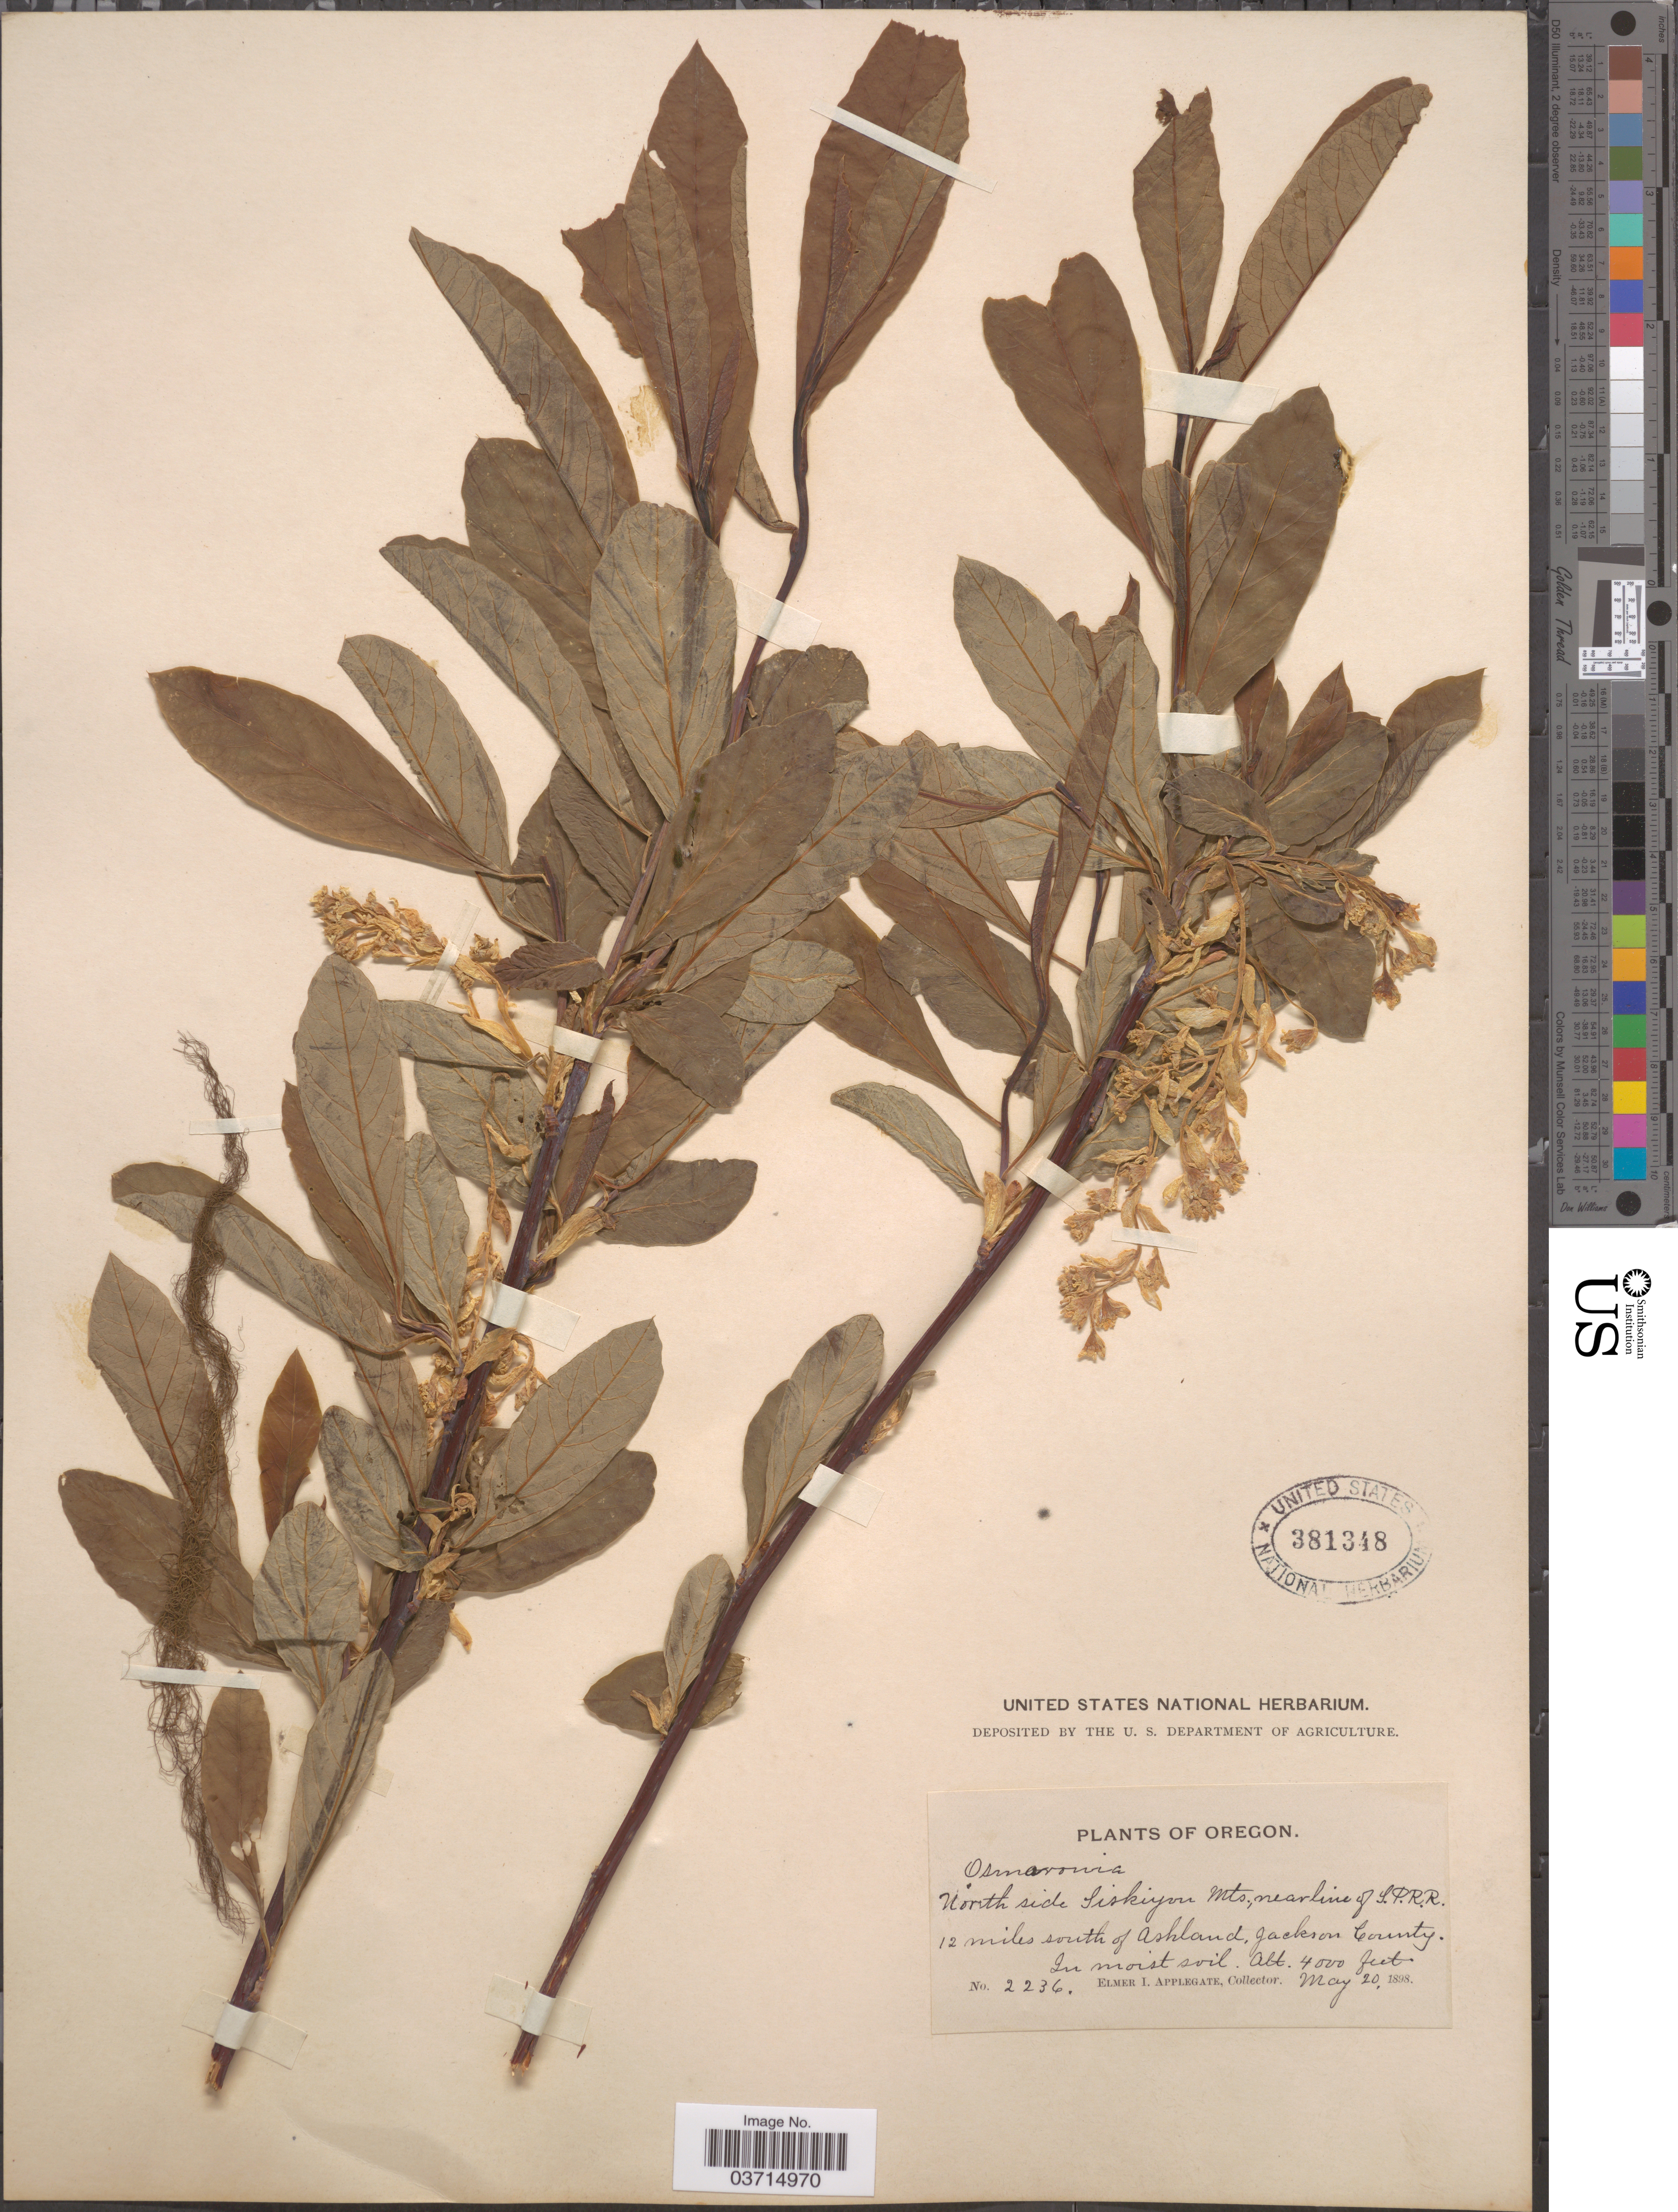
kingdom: Plantae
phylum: Tracheophyta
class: Magnoliopsida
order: Rosales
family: Rosaceae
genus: Oemleria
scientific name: Oemleria cerasiformis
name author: (Torr. & A. Gray ex Hook. & Arn.) J.W. Landon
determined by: Strong, Mark T., (BOT), Smithsonian Institution - National Museum of Natural History (UNITED STATES)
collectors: E. I. Applegate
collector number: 2236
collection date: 1898-05-20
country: United States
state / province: Oregon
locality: Northside Siskiyou Mts., near line of S.P.R.R. 12 miles south of Ashland, Jackson County.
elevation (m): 1219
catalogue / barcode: US 381348